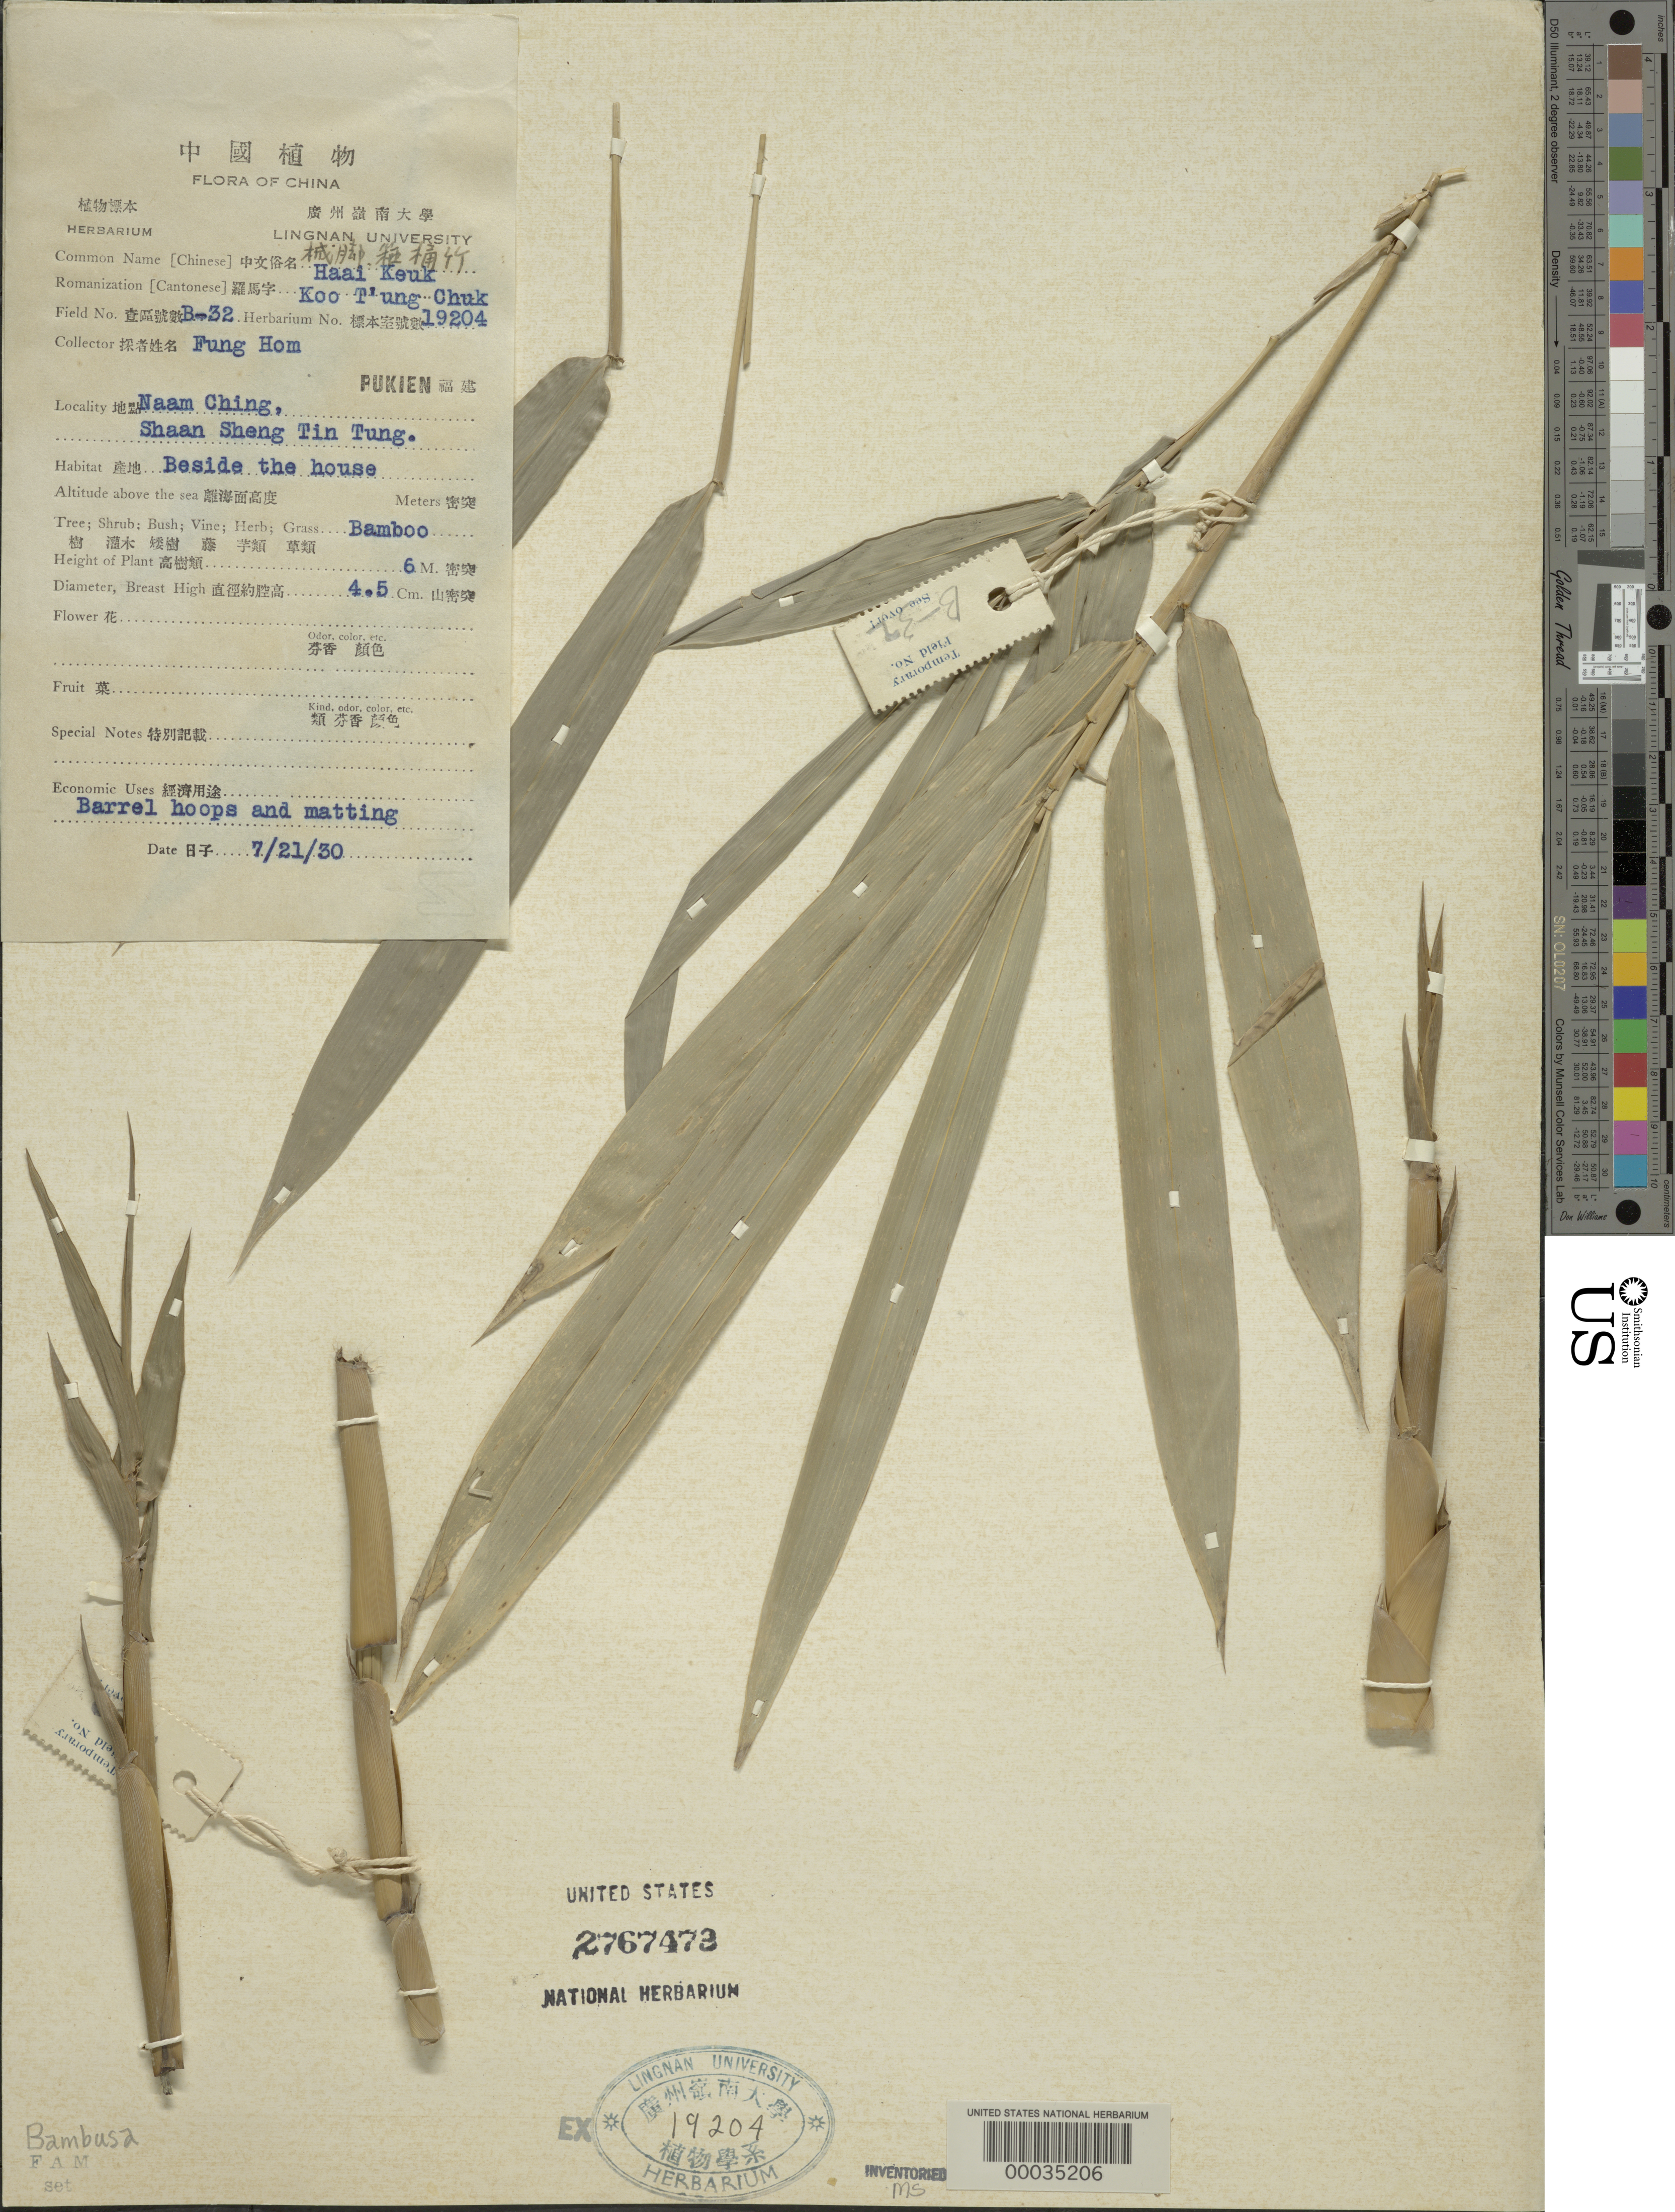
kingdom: Plantae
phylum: Tracheophyta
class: Liliopsida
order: Poales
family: Poaceae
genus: Bambusa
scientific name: Bambusa sp.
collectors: H. L. Fung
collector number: B-32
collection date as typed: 21 Jul 1930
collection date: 1930-07-21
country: China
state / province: Fujian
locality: Naam ching, shaan sheng tin tung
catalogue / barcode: US 2767473